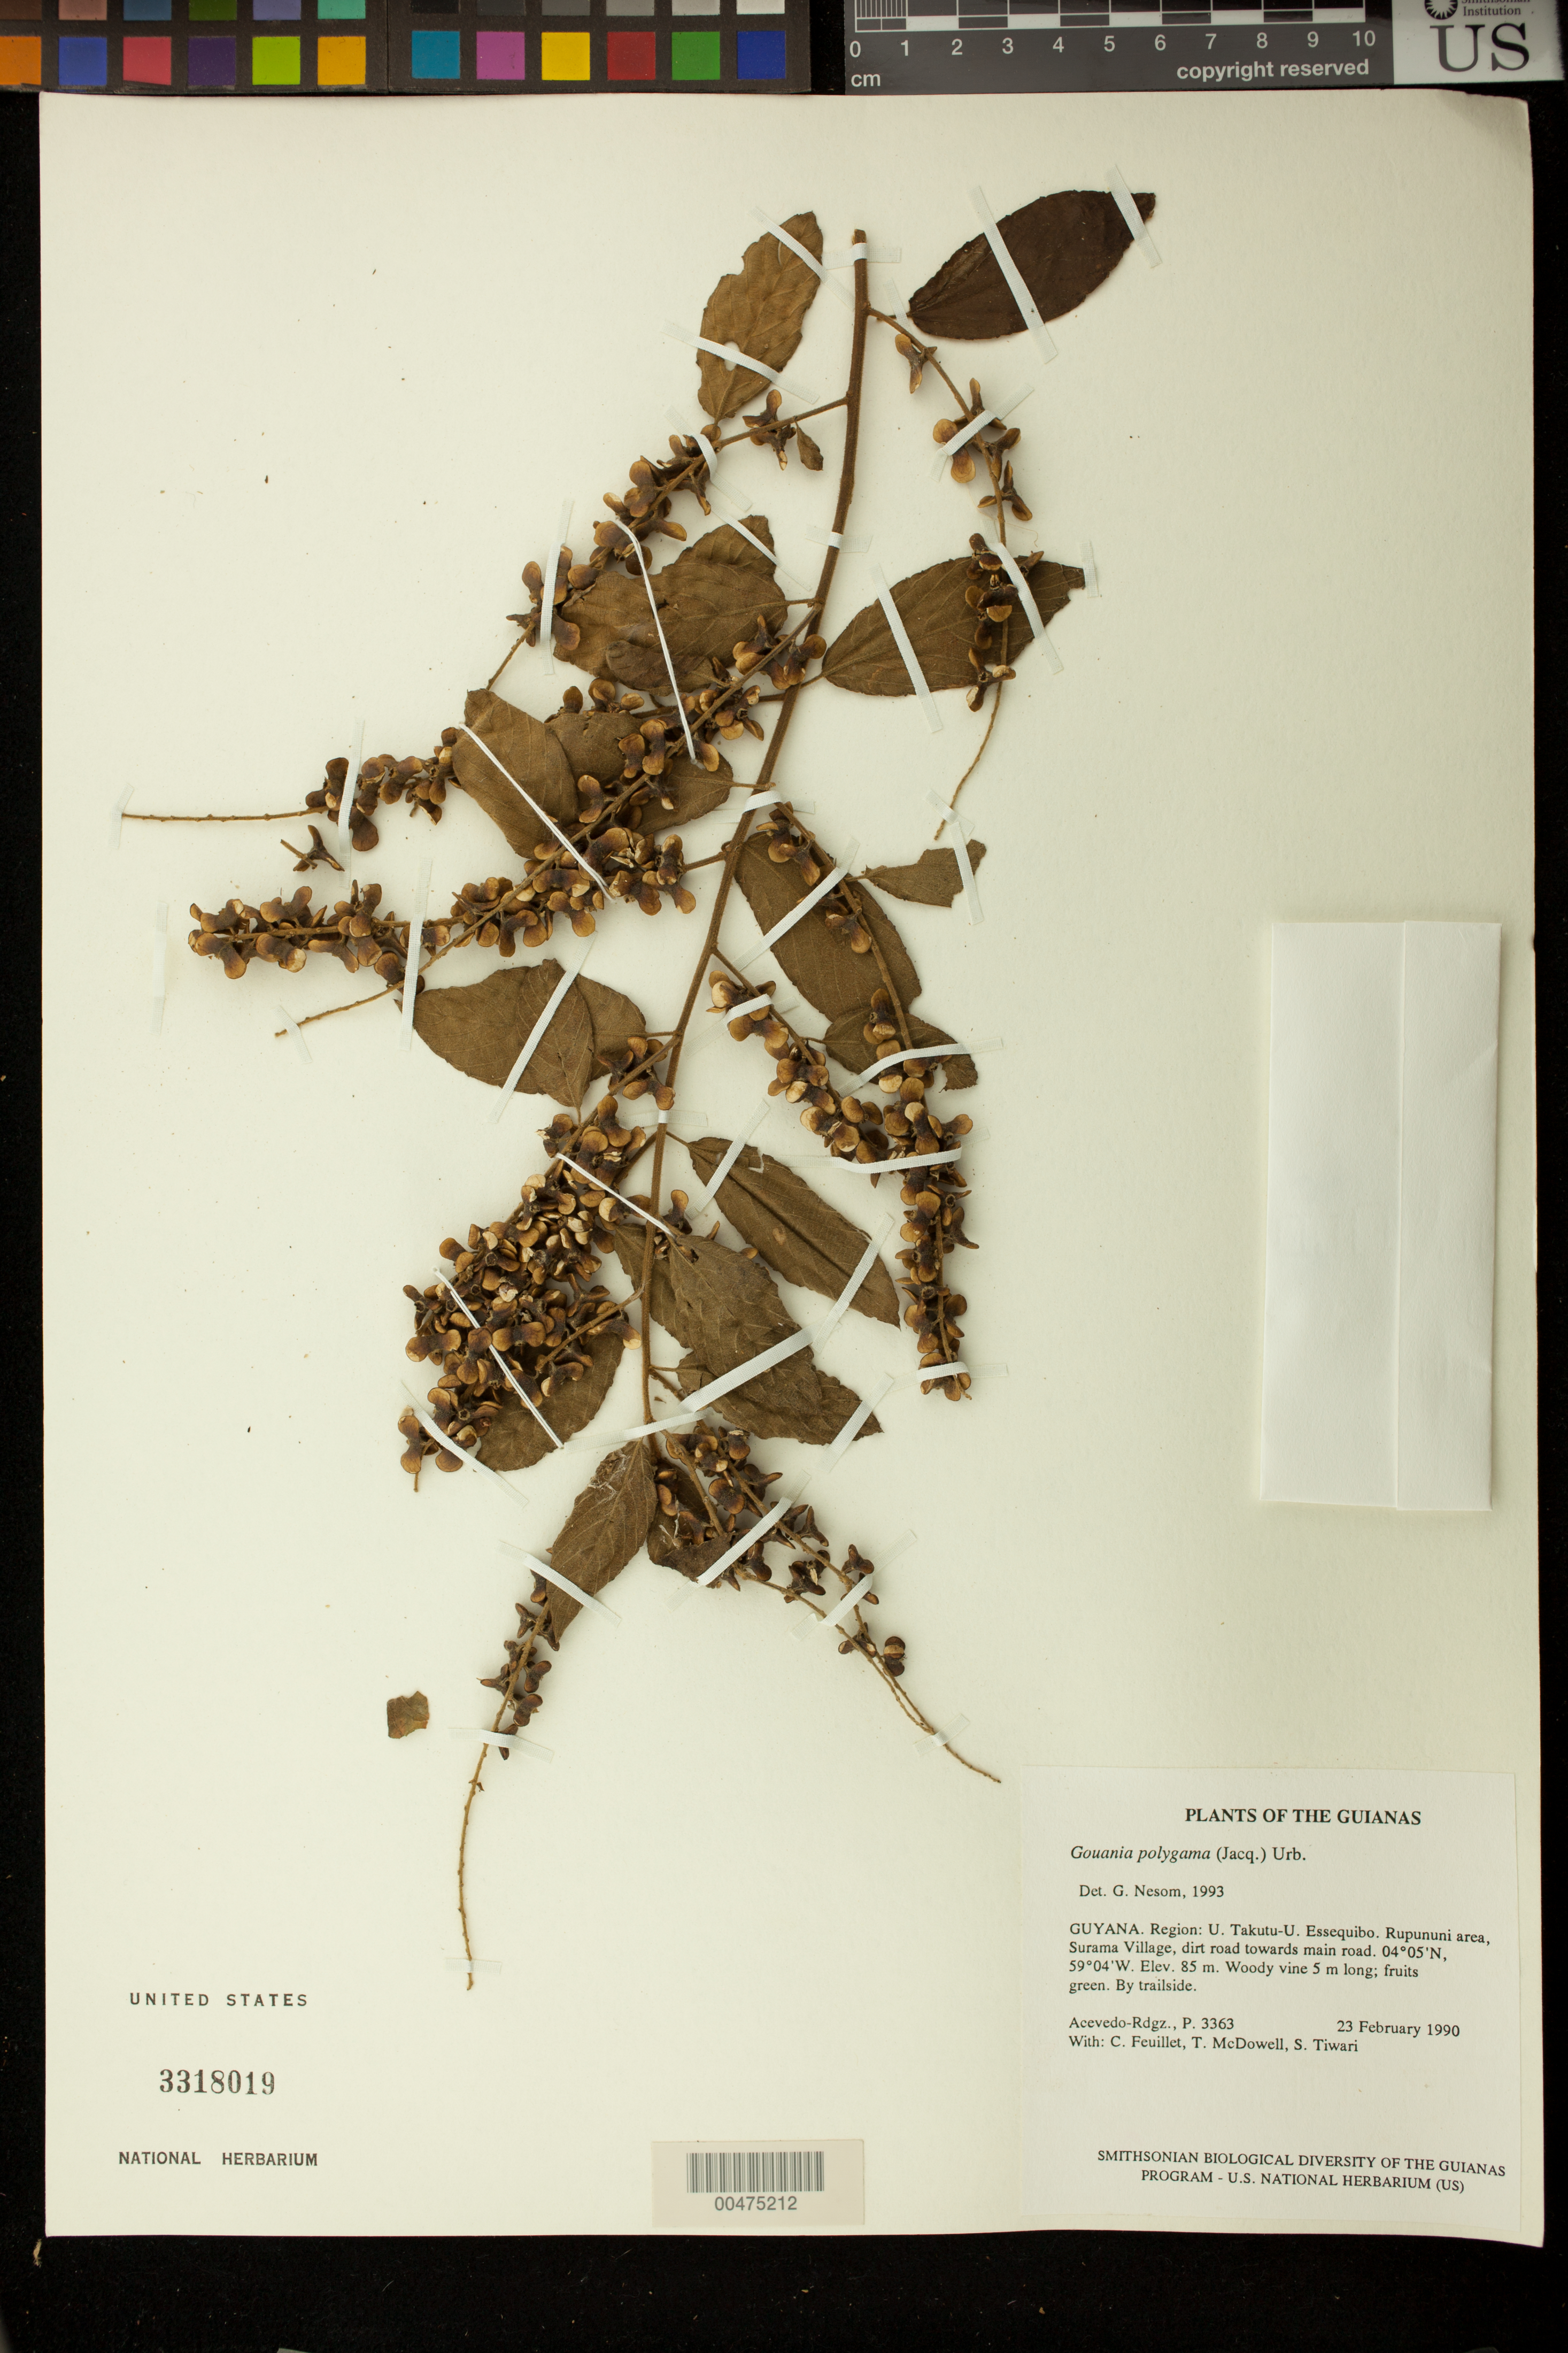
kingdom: Plantae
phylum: Tracheophyta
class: Magnoliopsida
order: Rosales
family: Rhamnaceae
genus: Gouania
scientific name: Gouania polygama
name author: (Jacq.) Urb.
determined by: Nesom, Guy L.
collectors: P. Acevedo-Rodr., C. Feuillet, T. McDowell & S. Tiwari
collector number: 3363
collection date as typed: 23 Feb 1990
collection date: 1990-02-23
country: Guyana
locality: U. Takutu - U. Essequibo. Rupununi area, Surama Village, dirt road towards main road.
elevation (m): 85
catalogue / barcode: US 3318019